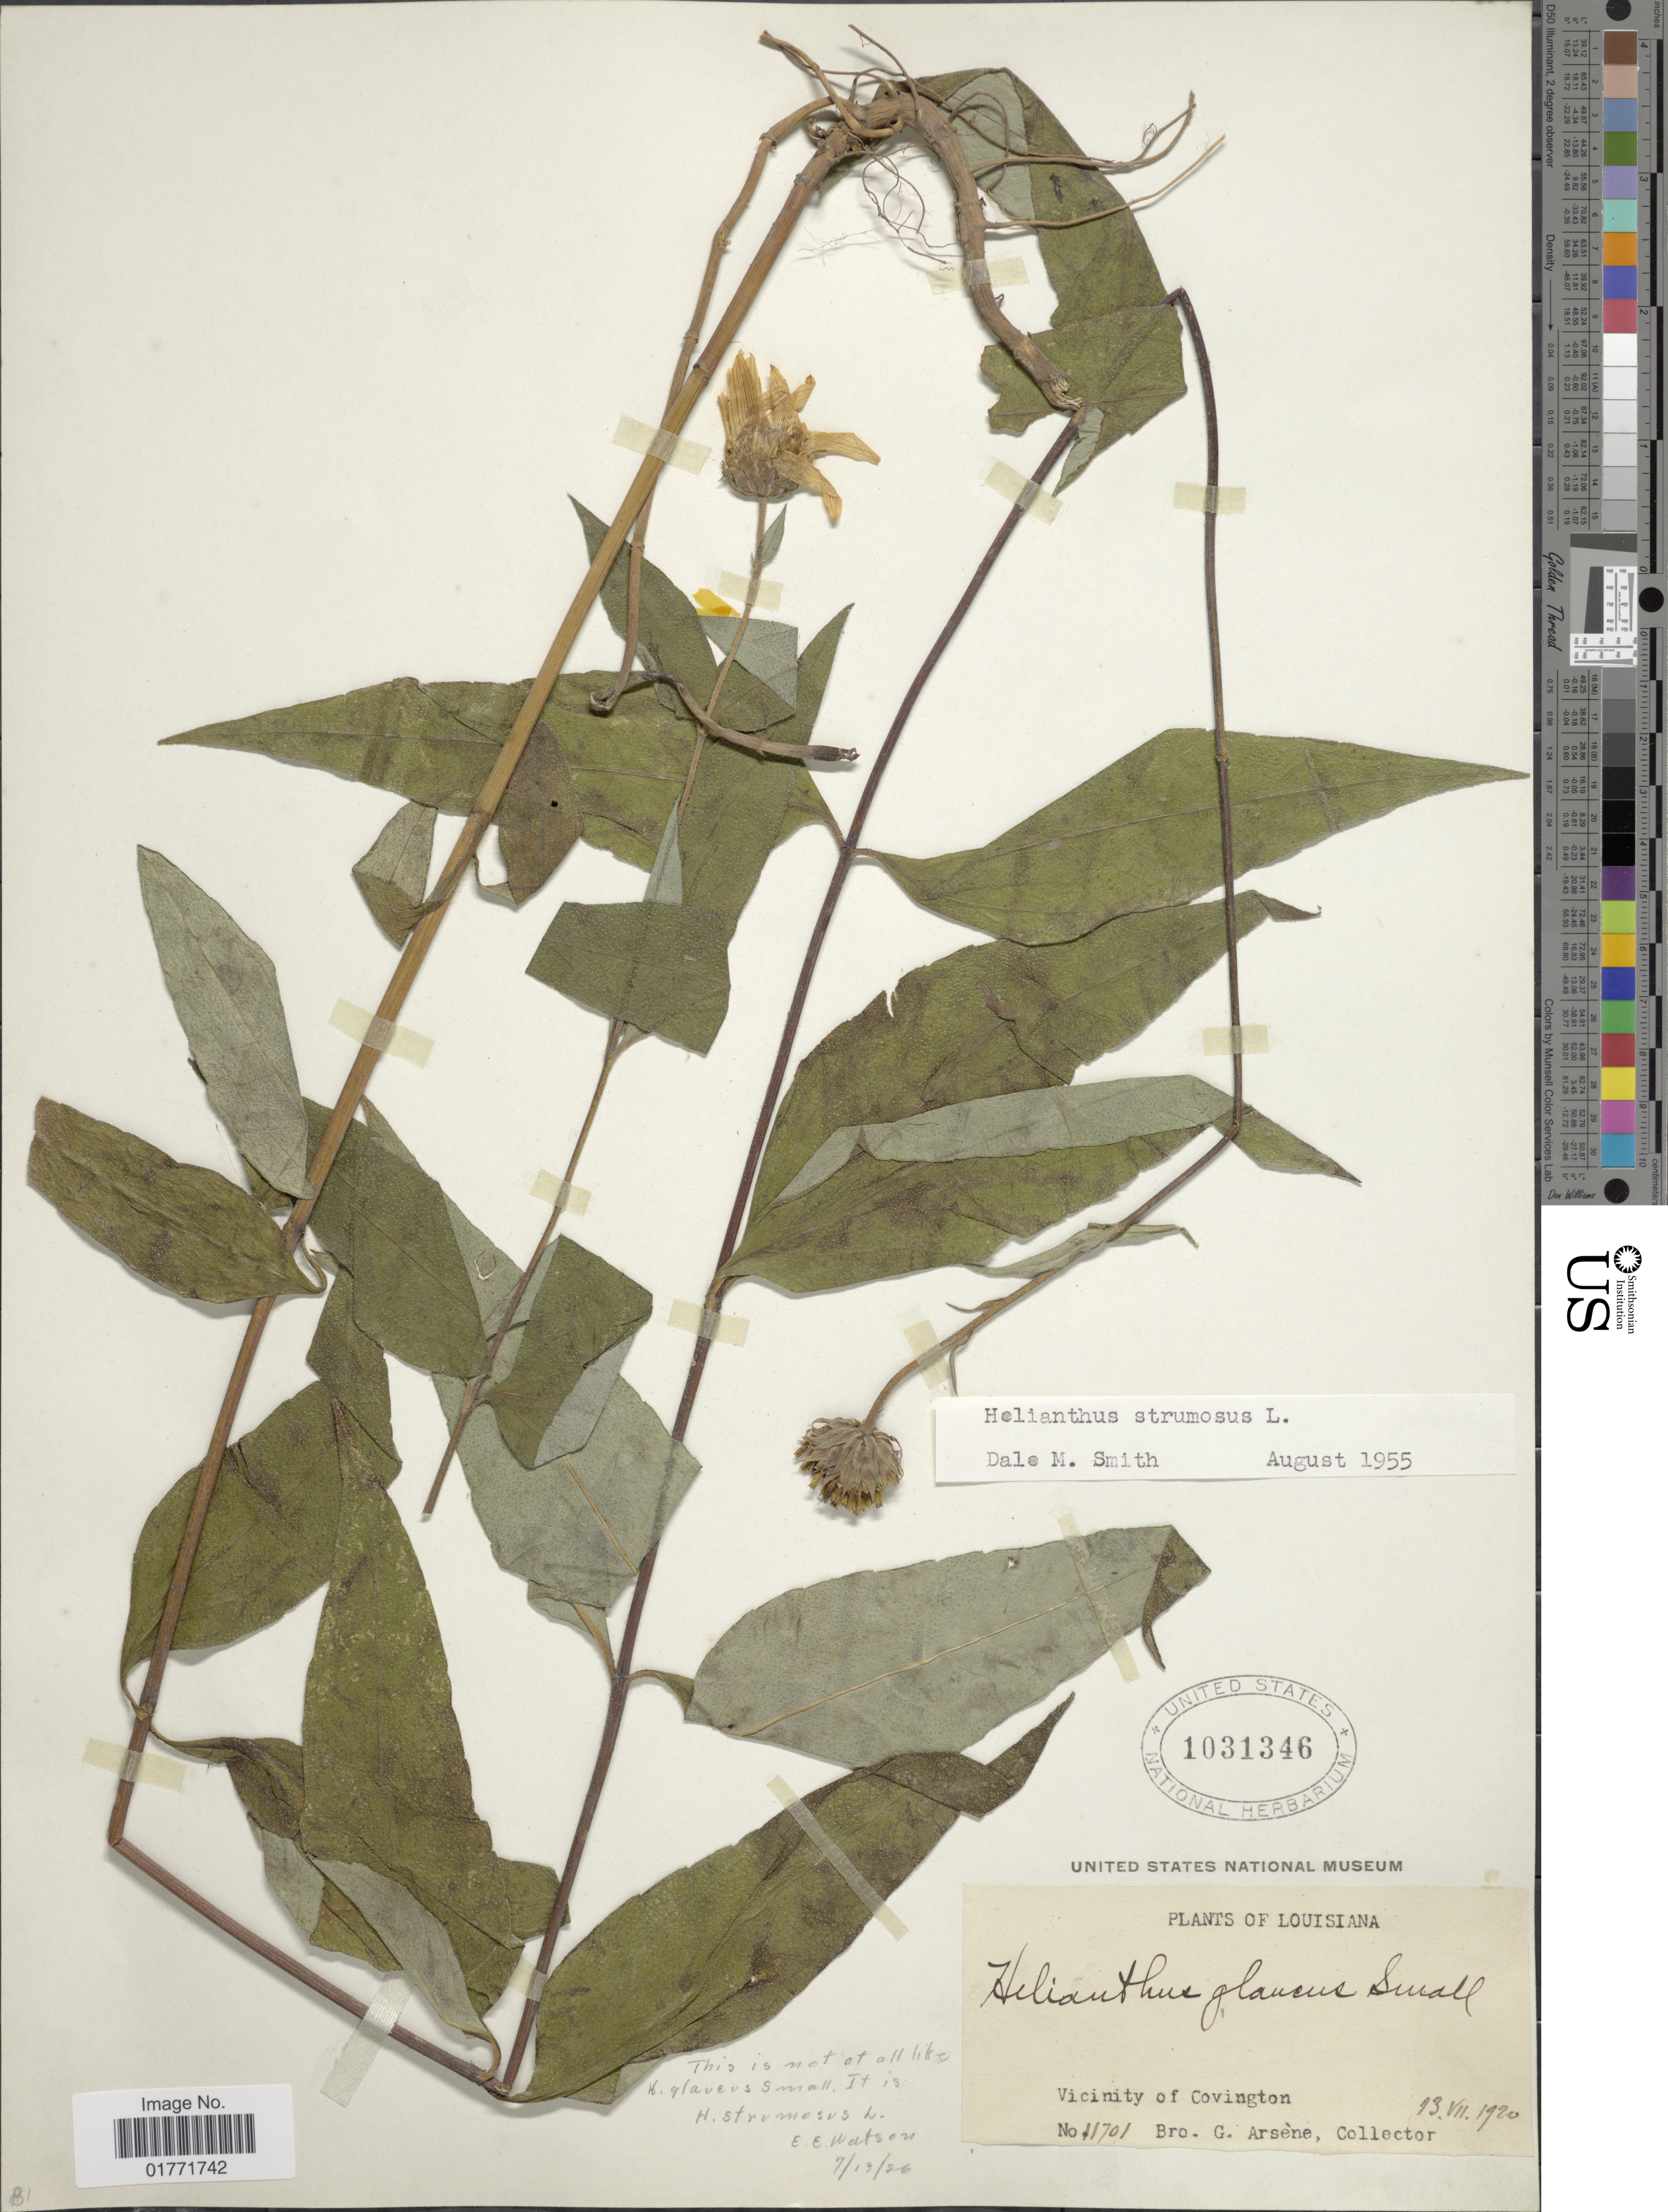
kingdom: Plantae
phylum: Tracheophyta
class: Magnoliopsida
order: Asterales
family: Asteraceae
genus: Helianthus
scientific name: Helianthus strumosus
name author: L.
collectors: Bro. G. Arsène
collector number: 11701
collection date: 1920-08-13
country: United States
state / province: Louisiana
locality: Louisiana, Vicinity of Covington.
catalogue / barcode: US 1031346